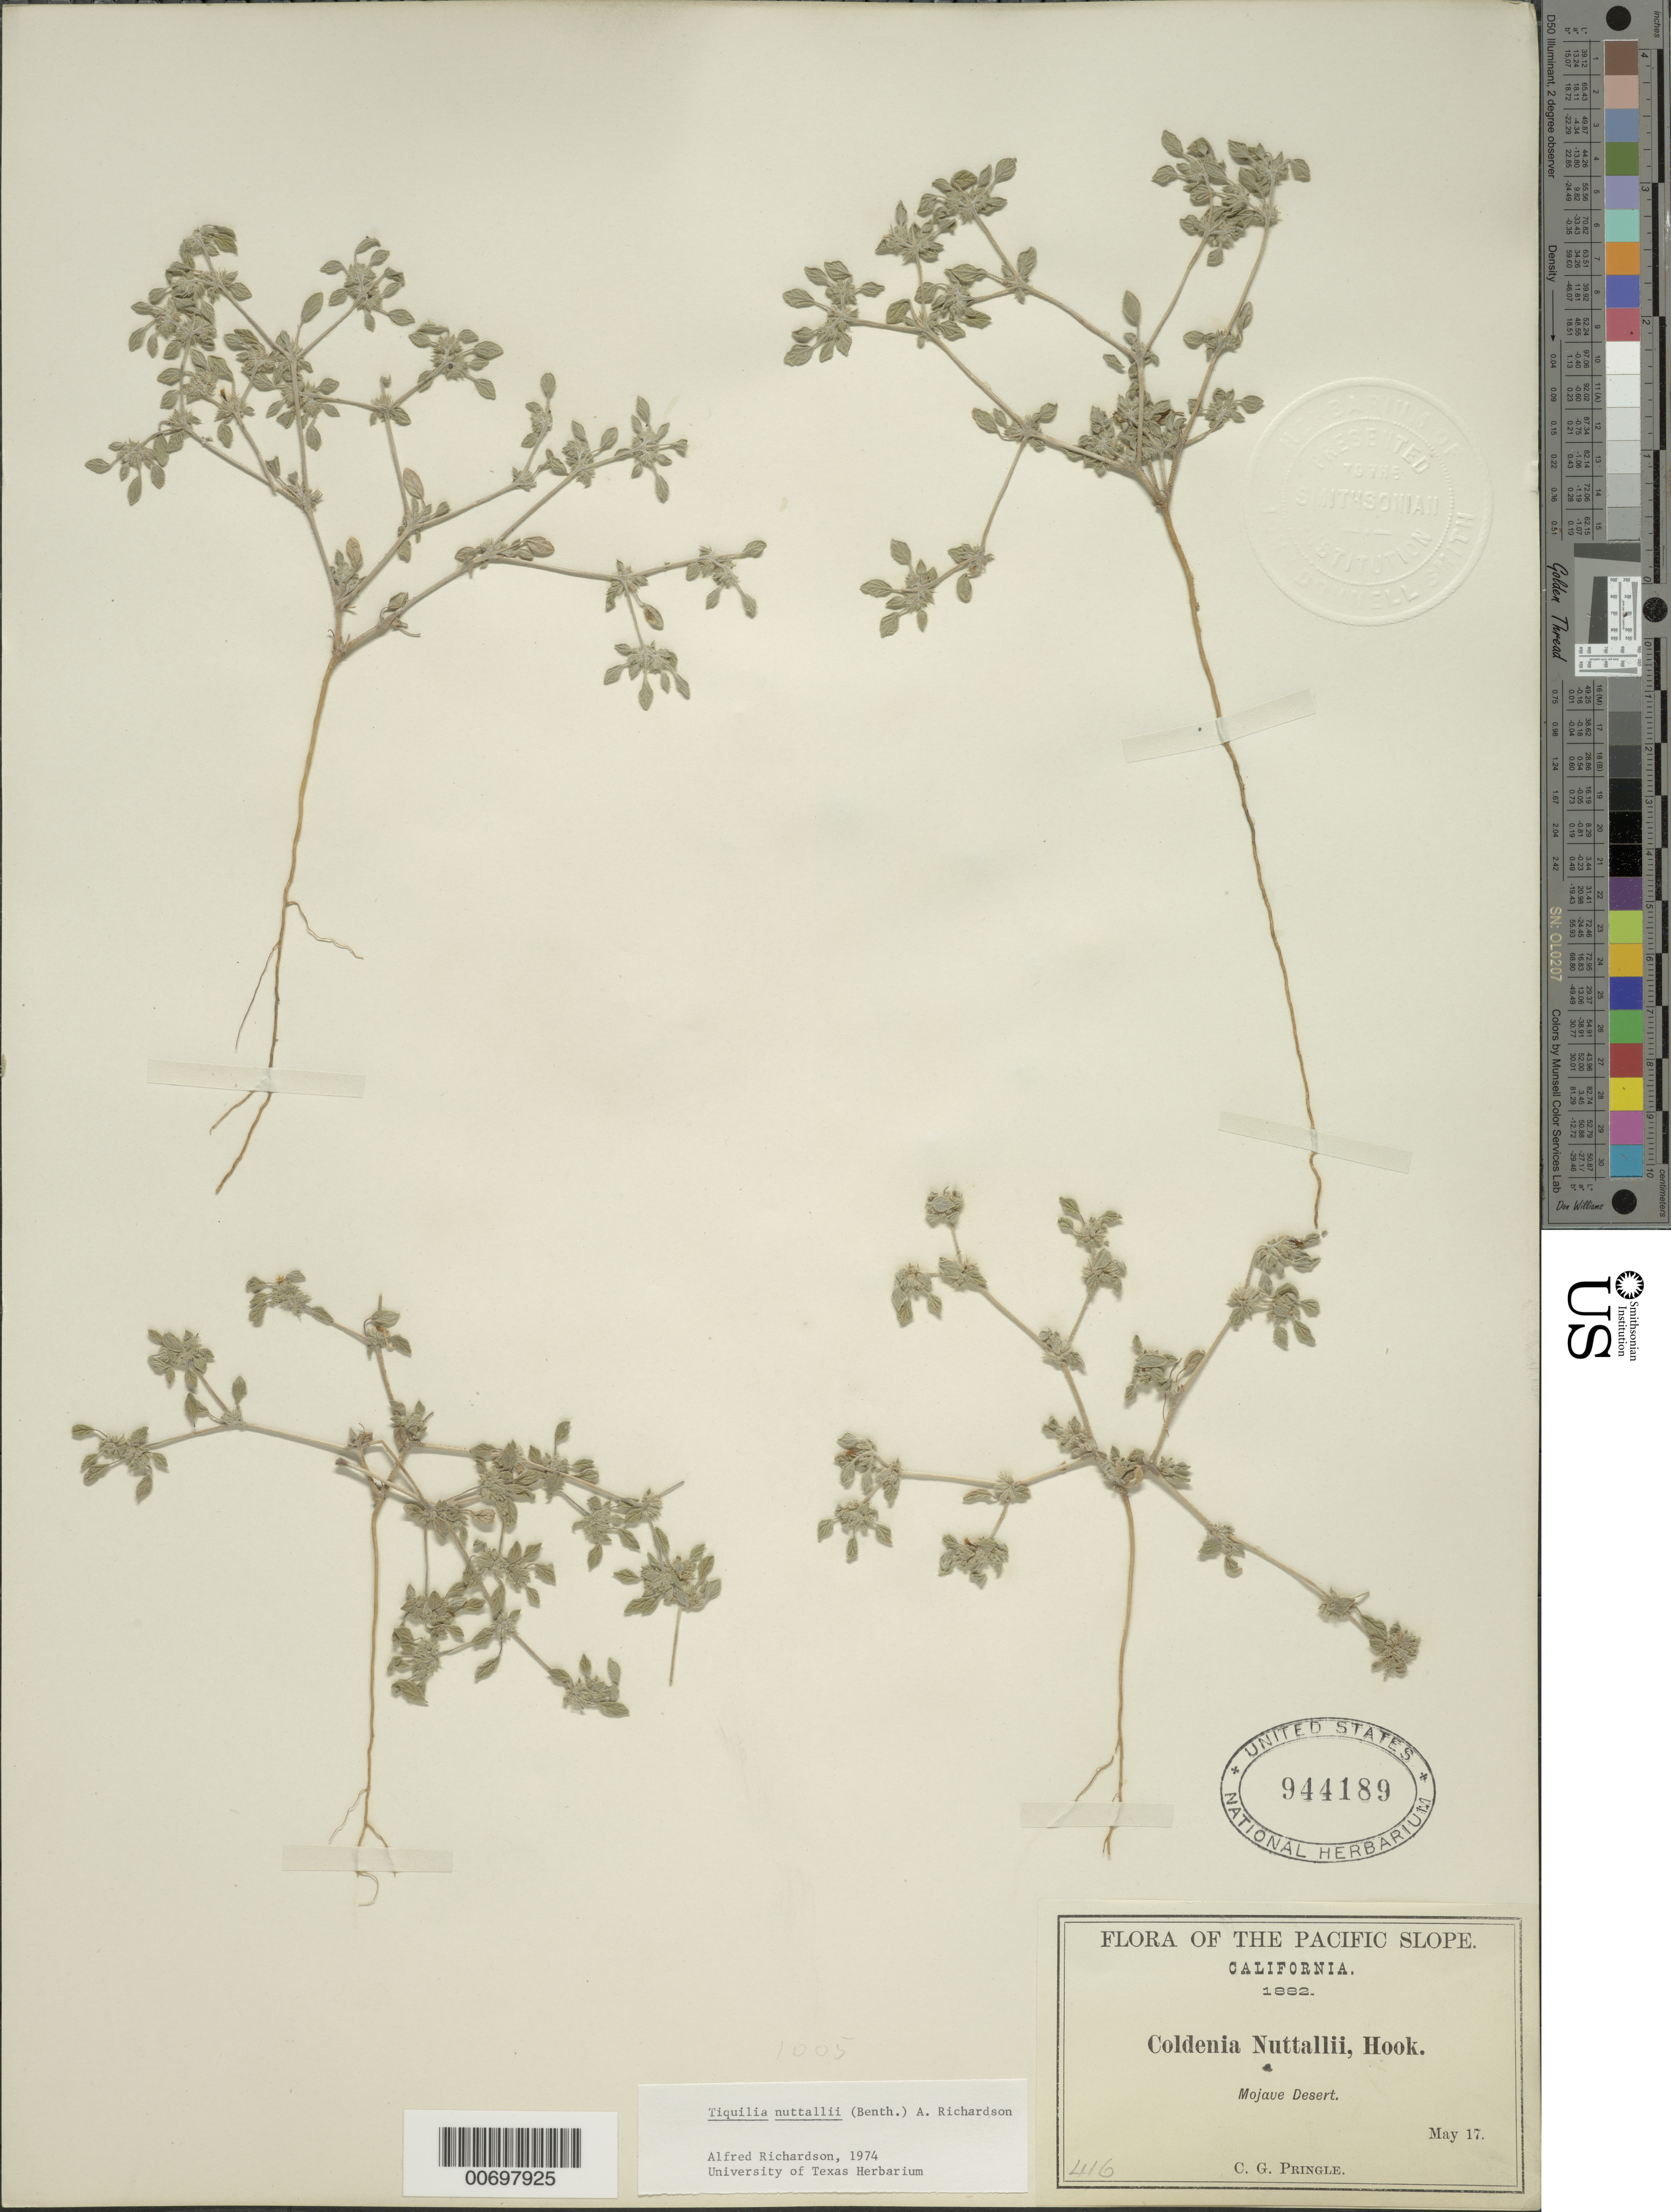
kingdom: Plantae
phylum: Tracheophyta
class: Magnoliopsida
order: Boraginales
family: Ehretiaceae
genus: Tiquilia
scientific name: Tiquilia nuttallii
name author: (Hook.) A.T. Richardson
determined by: Richardson, A. T.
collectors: C. G. Pringle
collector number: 416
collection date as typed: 17 May 1882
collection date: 1882-05-17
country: United States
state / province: California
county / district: San Bernardino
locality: Mojave Desert.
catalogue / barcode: US 944189